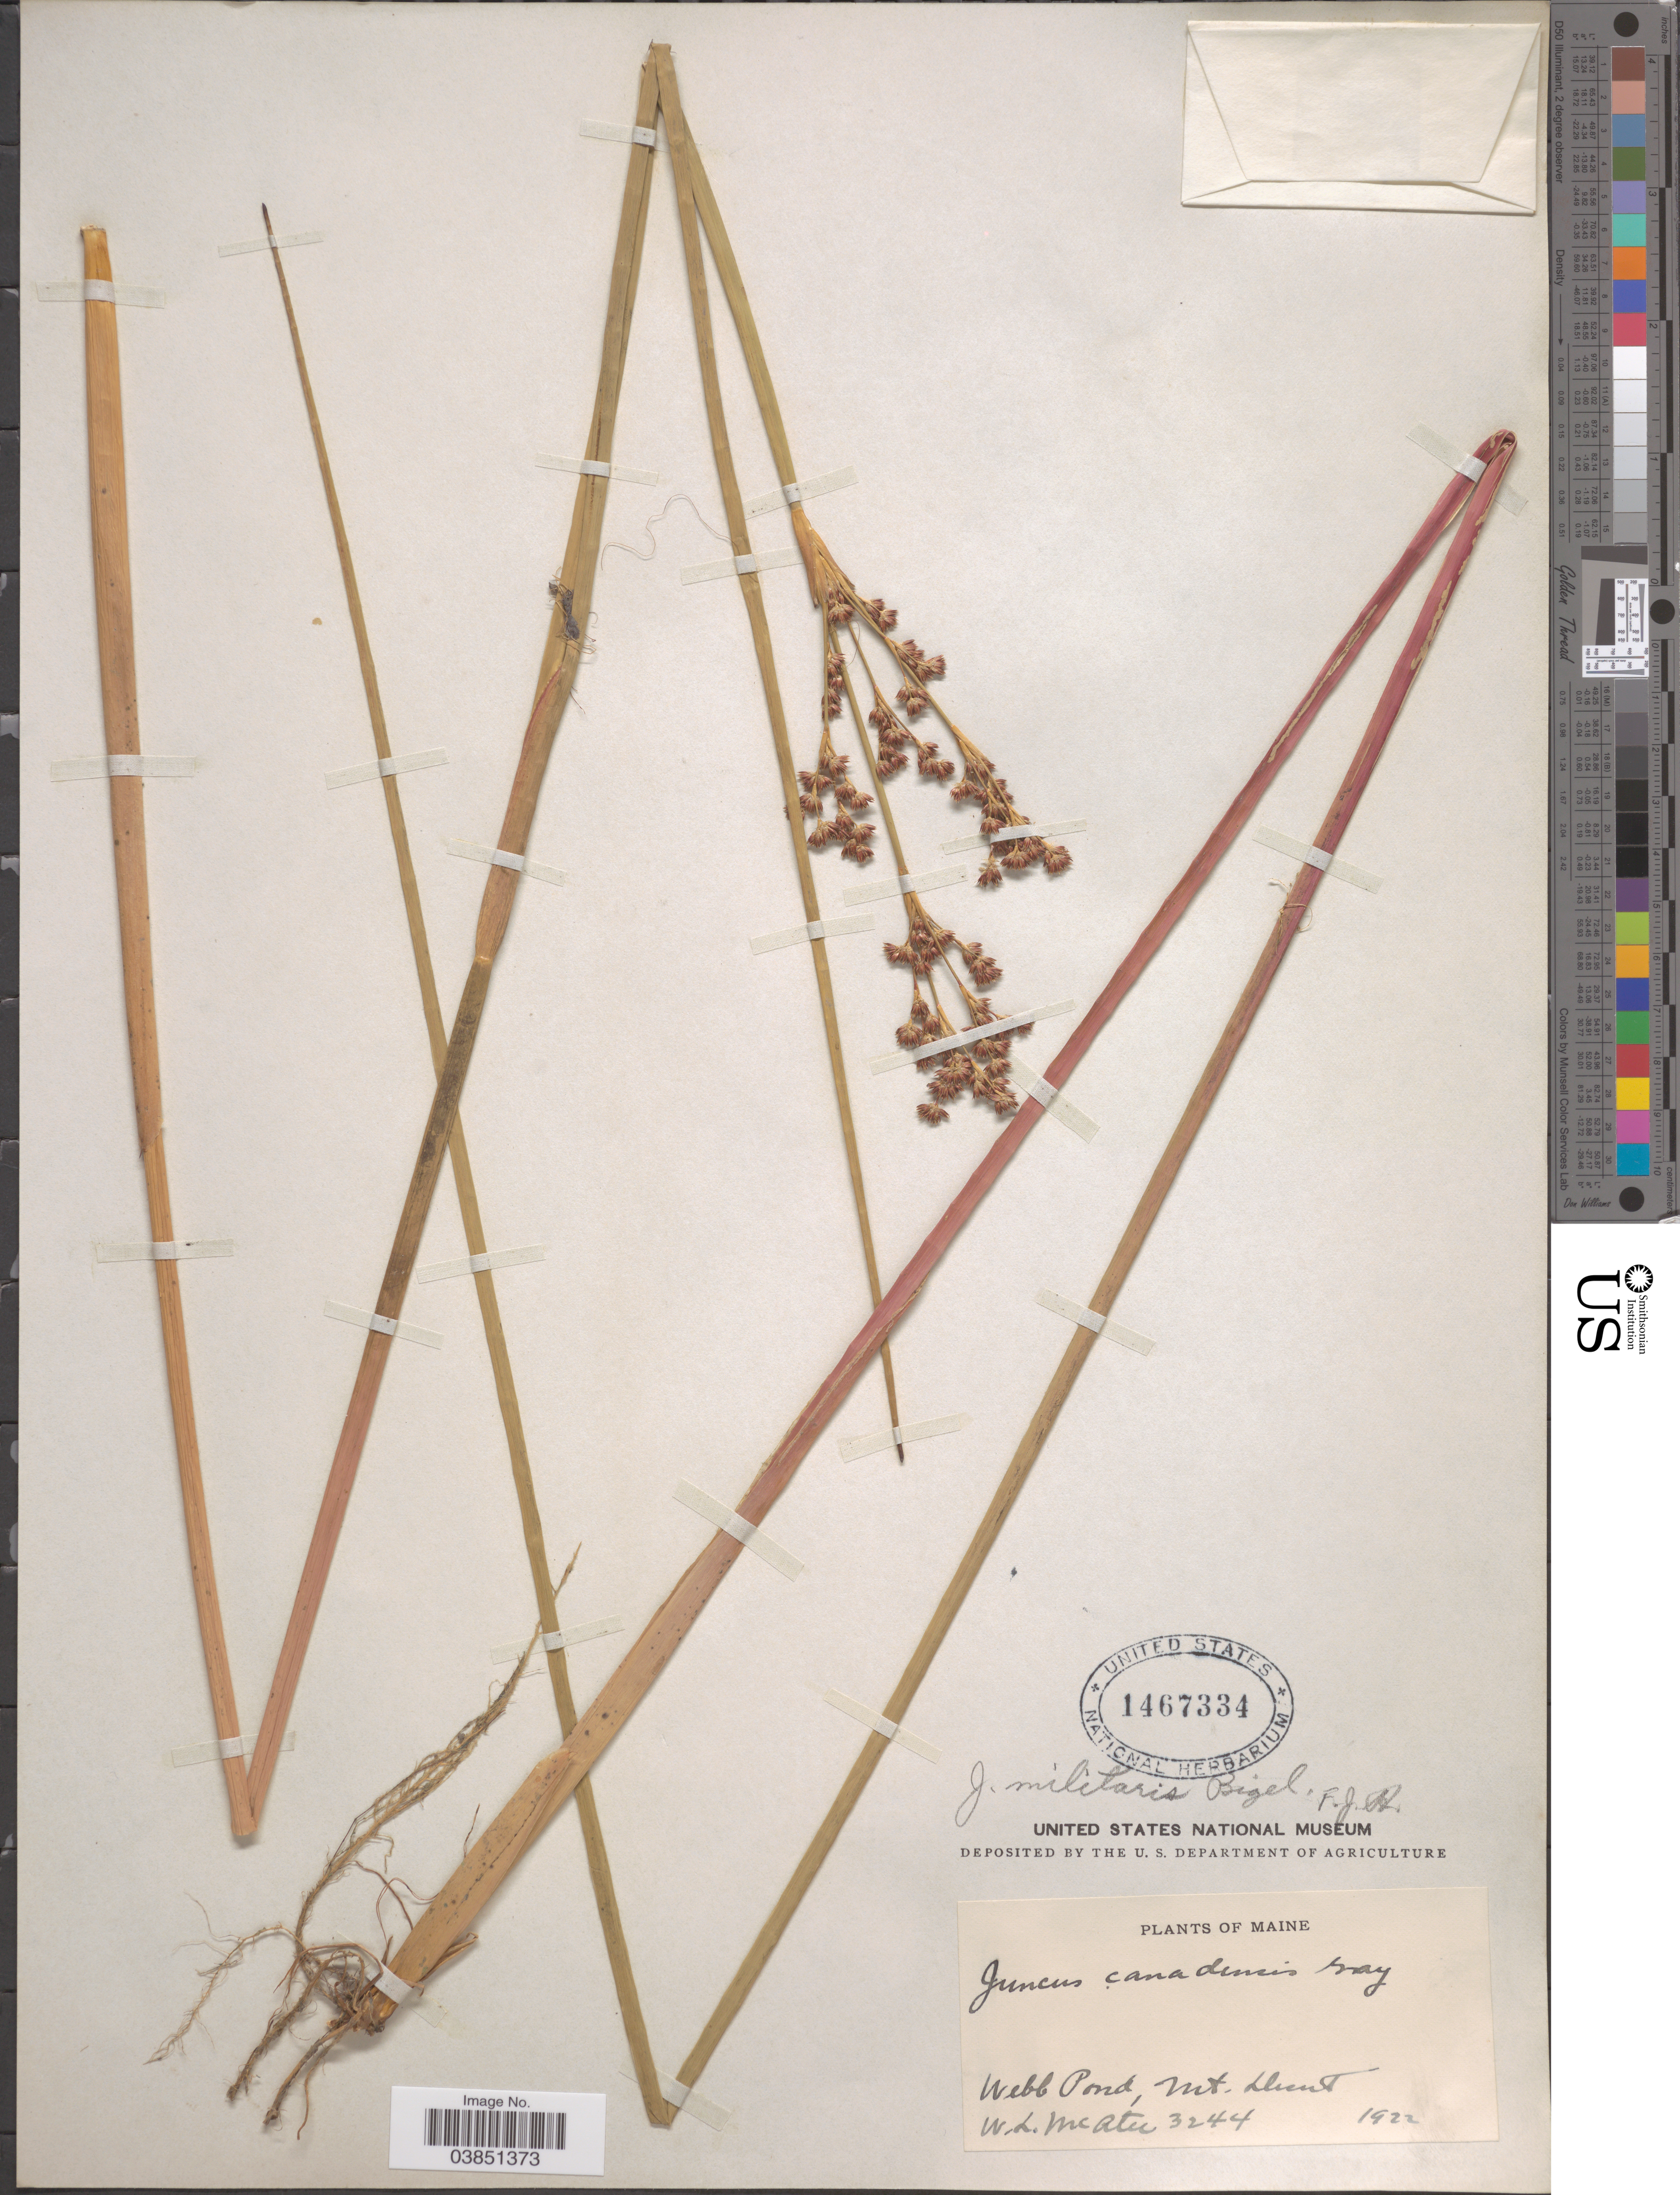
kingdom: Plantae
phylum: Tracheophyta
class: Liliopsida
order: Poales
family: Juncaceae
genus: Juncus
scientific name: Juncus canadensis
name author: J. Gay ex Laharpe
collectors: W. McAtee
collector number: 3244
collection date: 1922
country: United States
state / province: Maine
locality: Webb Pond, Mt. Desert.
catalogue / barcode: US 1467334